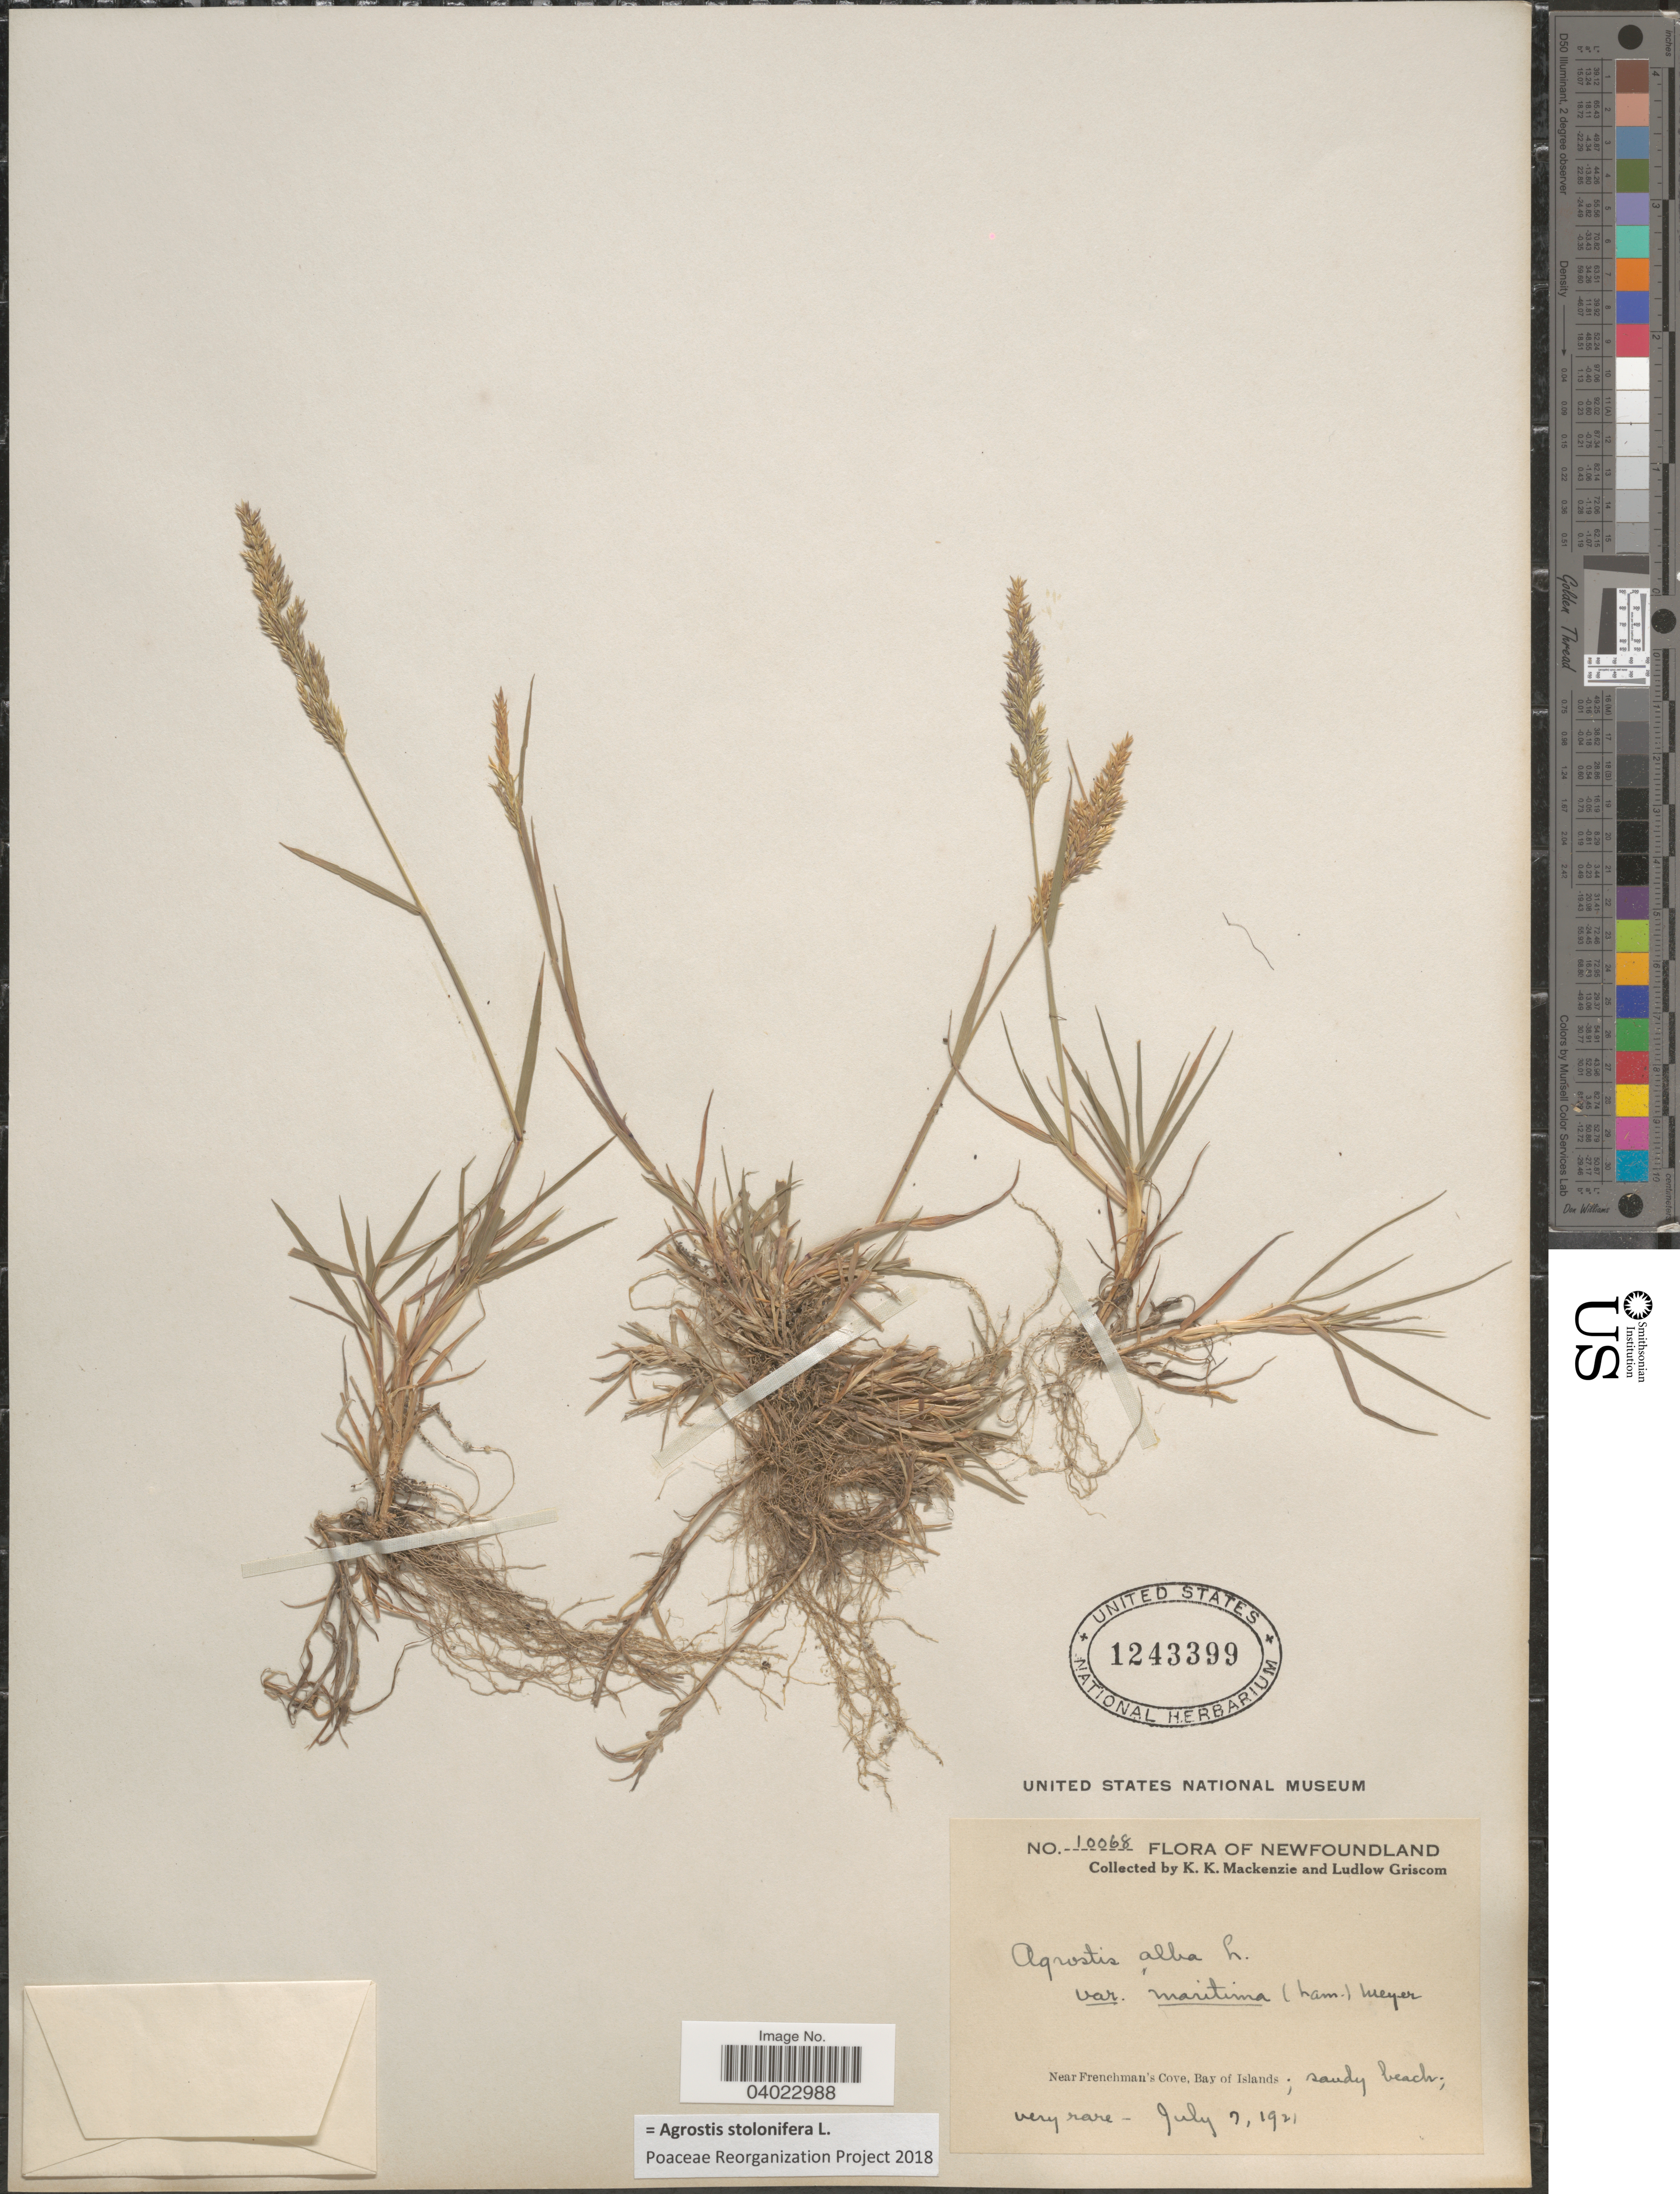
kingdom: Plantae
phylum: Tracheophyta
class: Liliopsida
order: Poales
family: Poaceae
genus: Agrostis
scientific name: Agrostis stolonifera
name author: L.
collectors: K. K. Mackenzie & L. Griscom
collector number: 10068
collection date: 1921-07-07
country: Canada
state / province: Newfoundland and Labrador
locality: Near Frenchman's Cove, Bay of Islands.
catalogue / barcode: US 1243399